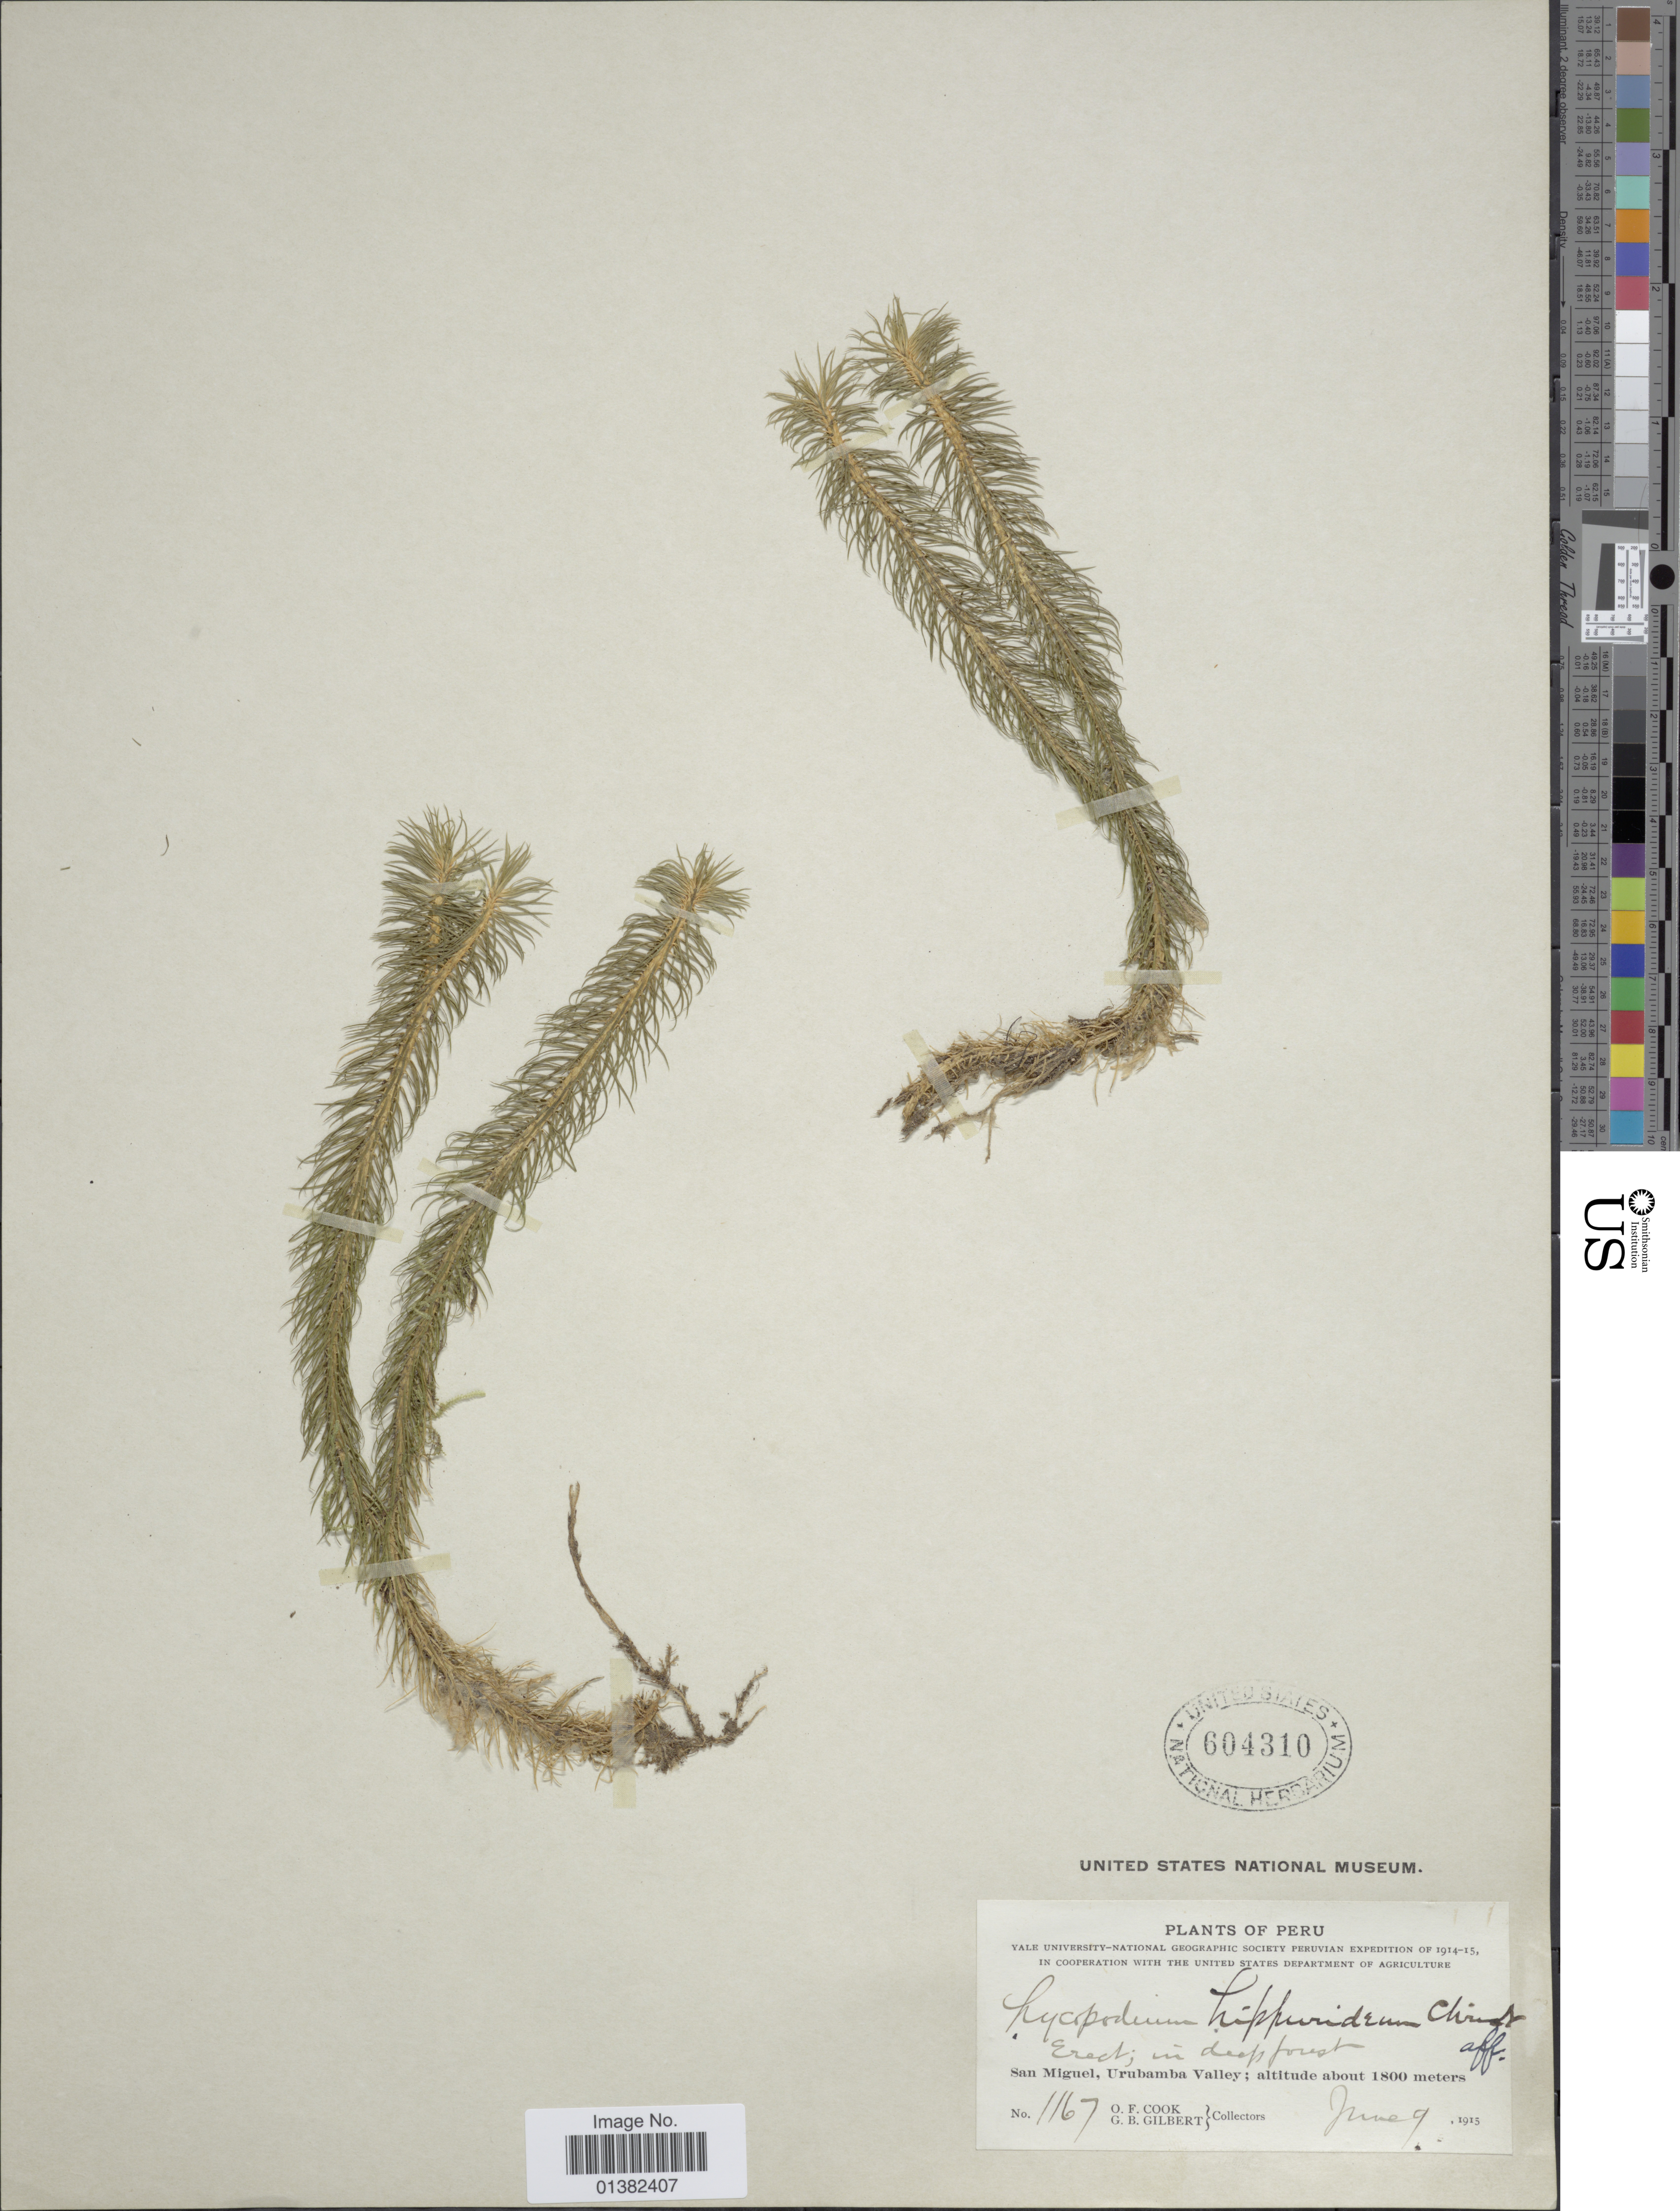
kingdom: Plantae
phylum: Tracheophyta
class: Lycopodiopsida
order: Lycopodiales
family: Lycopodiaceae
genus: Phlegmariurus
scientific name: Phlegmariurus hippurideus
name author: (Christ) B. Øllg.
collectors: O. F. Cook & G. B. Gilbert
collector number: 1167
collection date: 1915-06-09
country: Peru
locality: San Miguel, Urubamba Valley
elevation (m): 1800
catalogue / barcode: US 604310